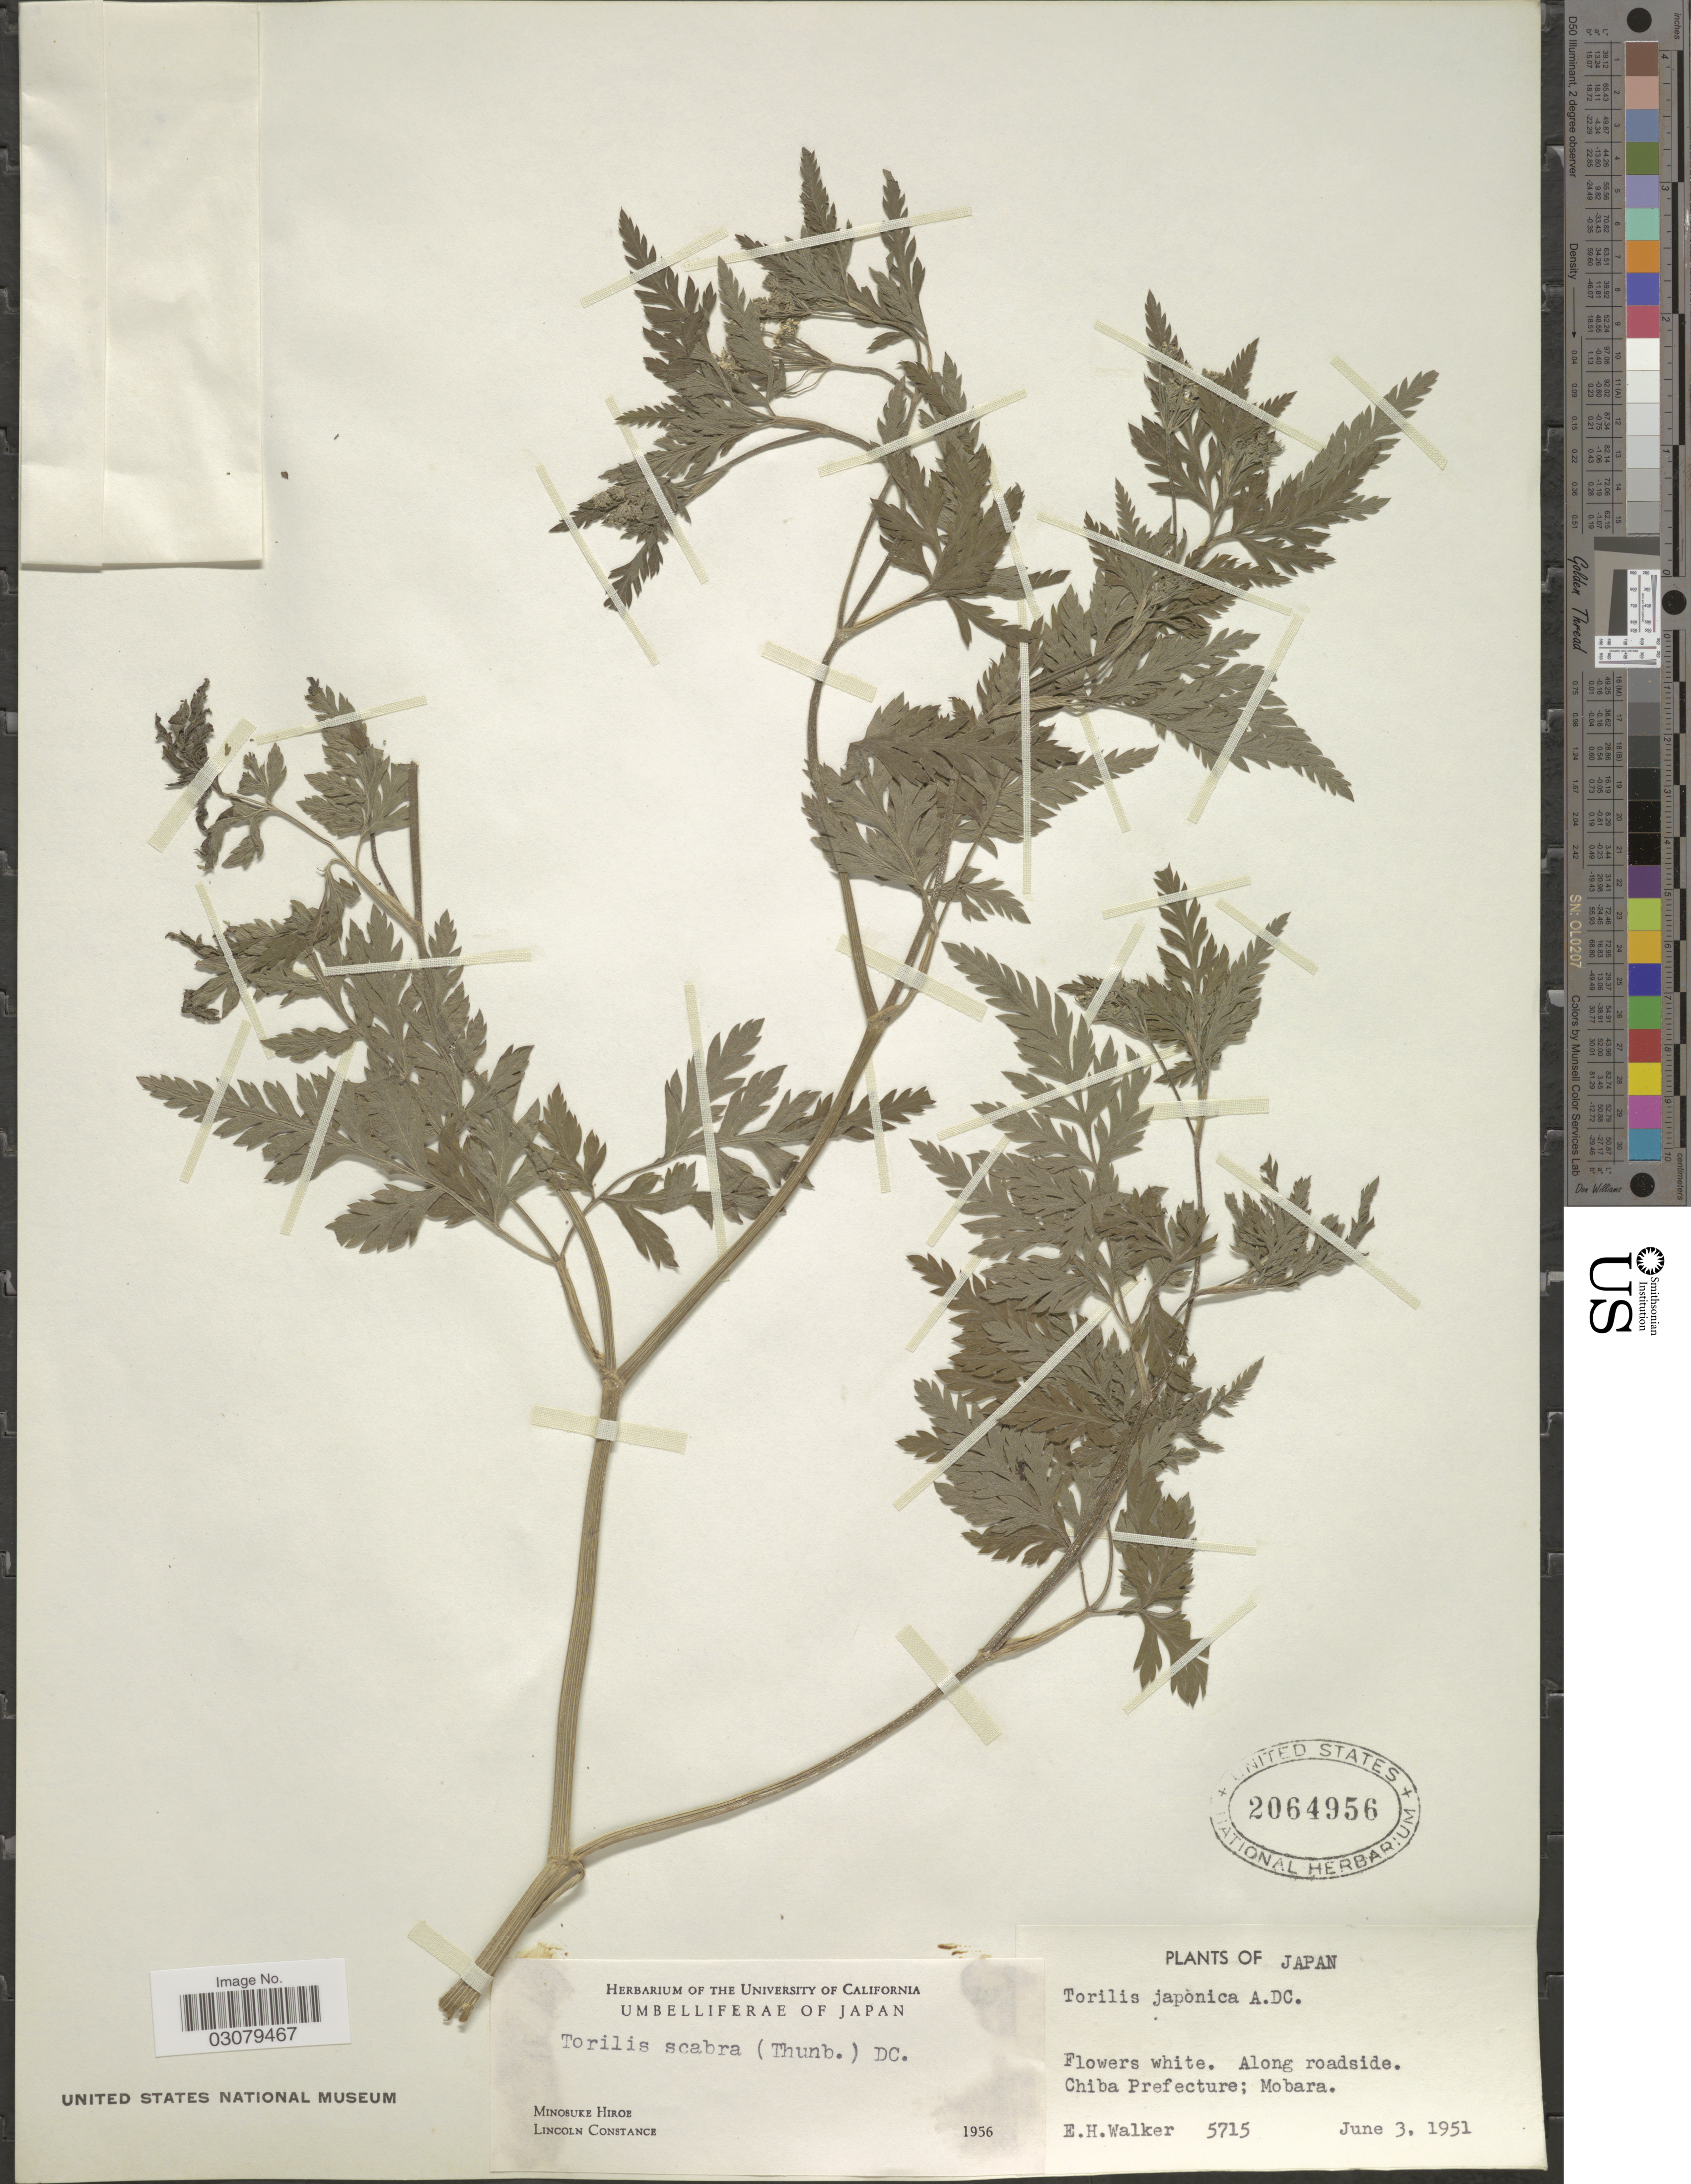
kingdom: Plantae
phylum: Tracheophyta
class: Magnoliopsida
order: Apiales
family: Apiaceae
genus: Torilis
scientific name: Torilis scabra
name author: (Thunb.) DC.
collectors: E. H. Walker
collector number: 5715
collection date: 1951-06-03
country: Japan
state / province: Tiba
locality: Chiba Prefecture: Mobara.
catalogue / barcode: US 2064956